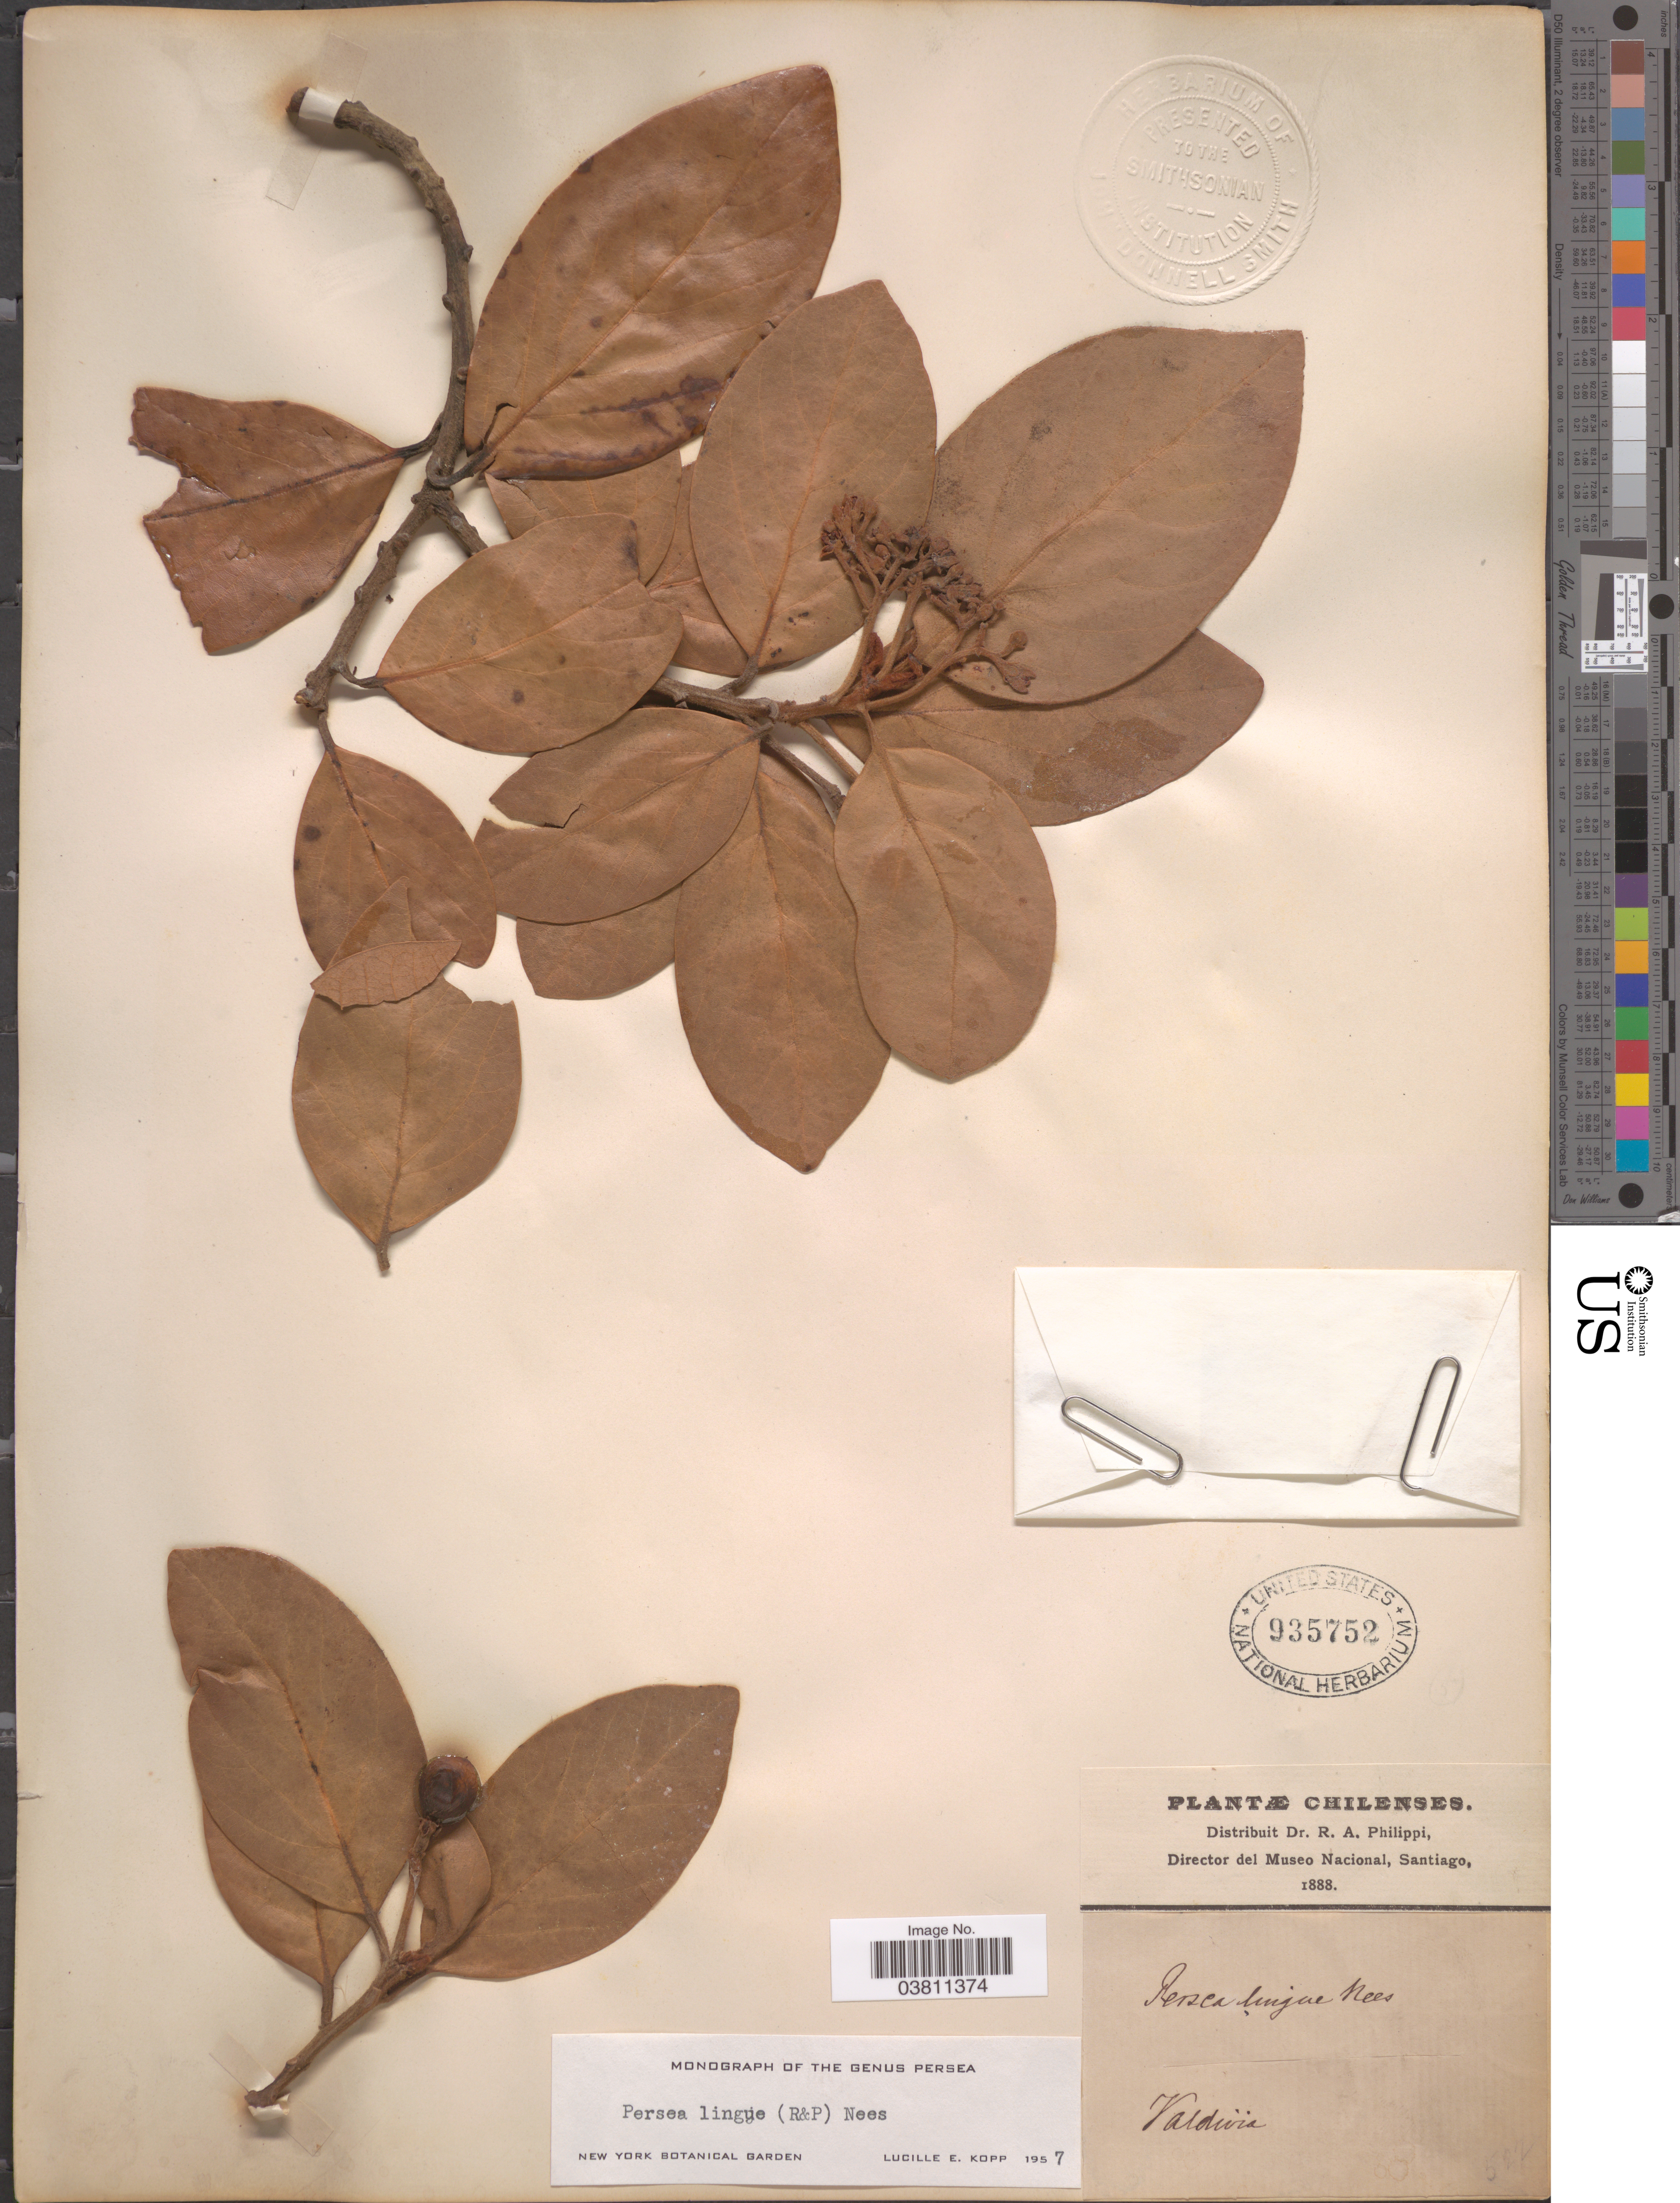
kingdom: Plantae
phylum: Tracheophyta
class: Magnoliopsida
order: Laurales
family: Lauraceae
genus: Persea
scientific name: Persea lingue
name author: Nees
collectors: R. A. Philippi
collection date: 1888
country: Chile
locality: Valdivia.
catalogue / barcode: US 935752